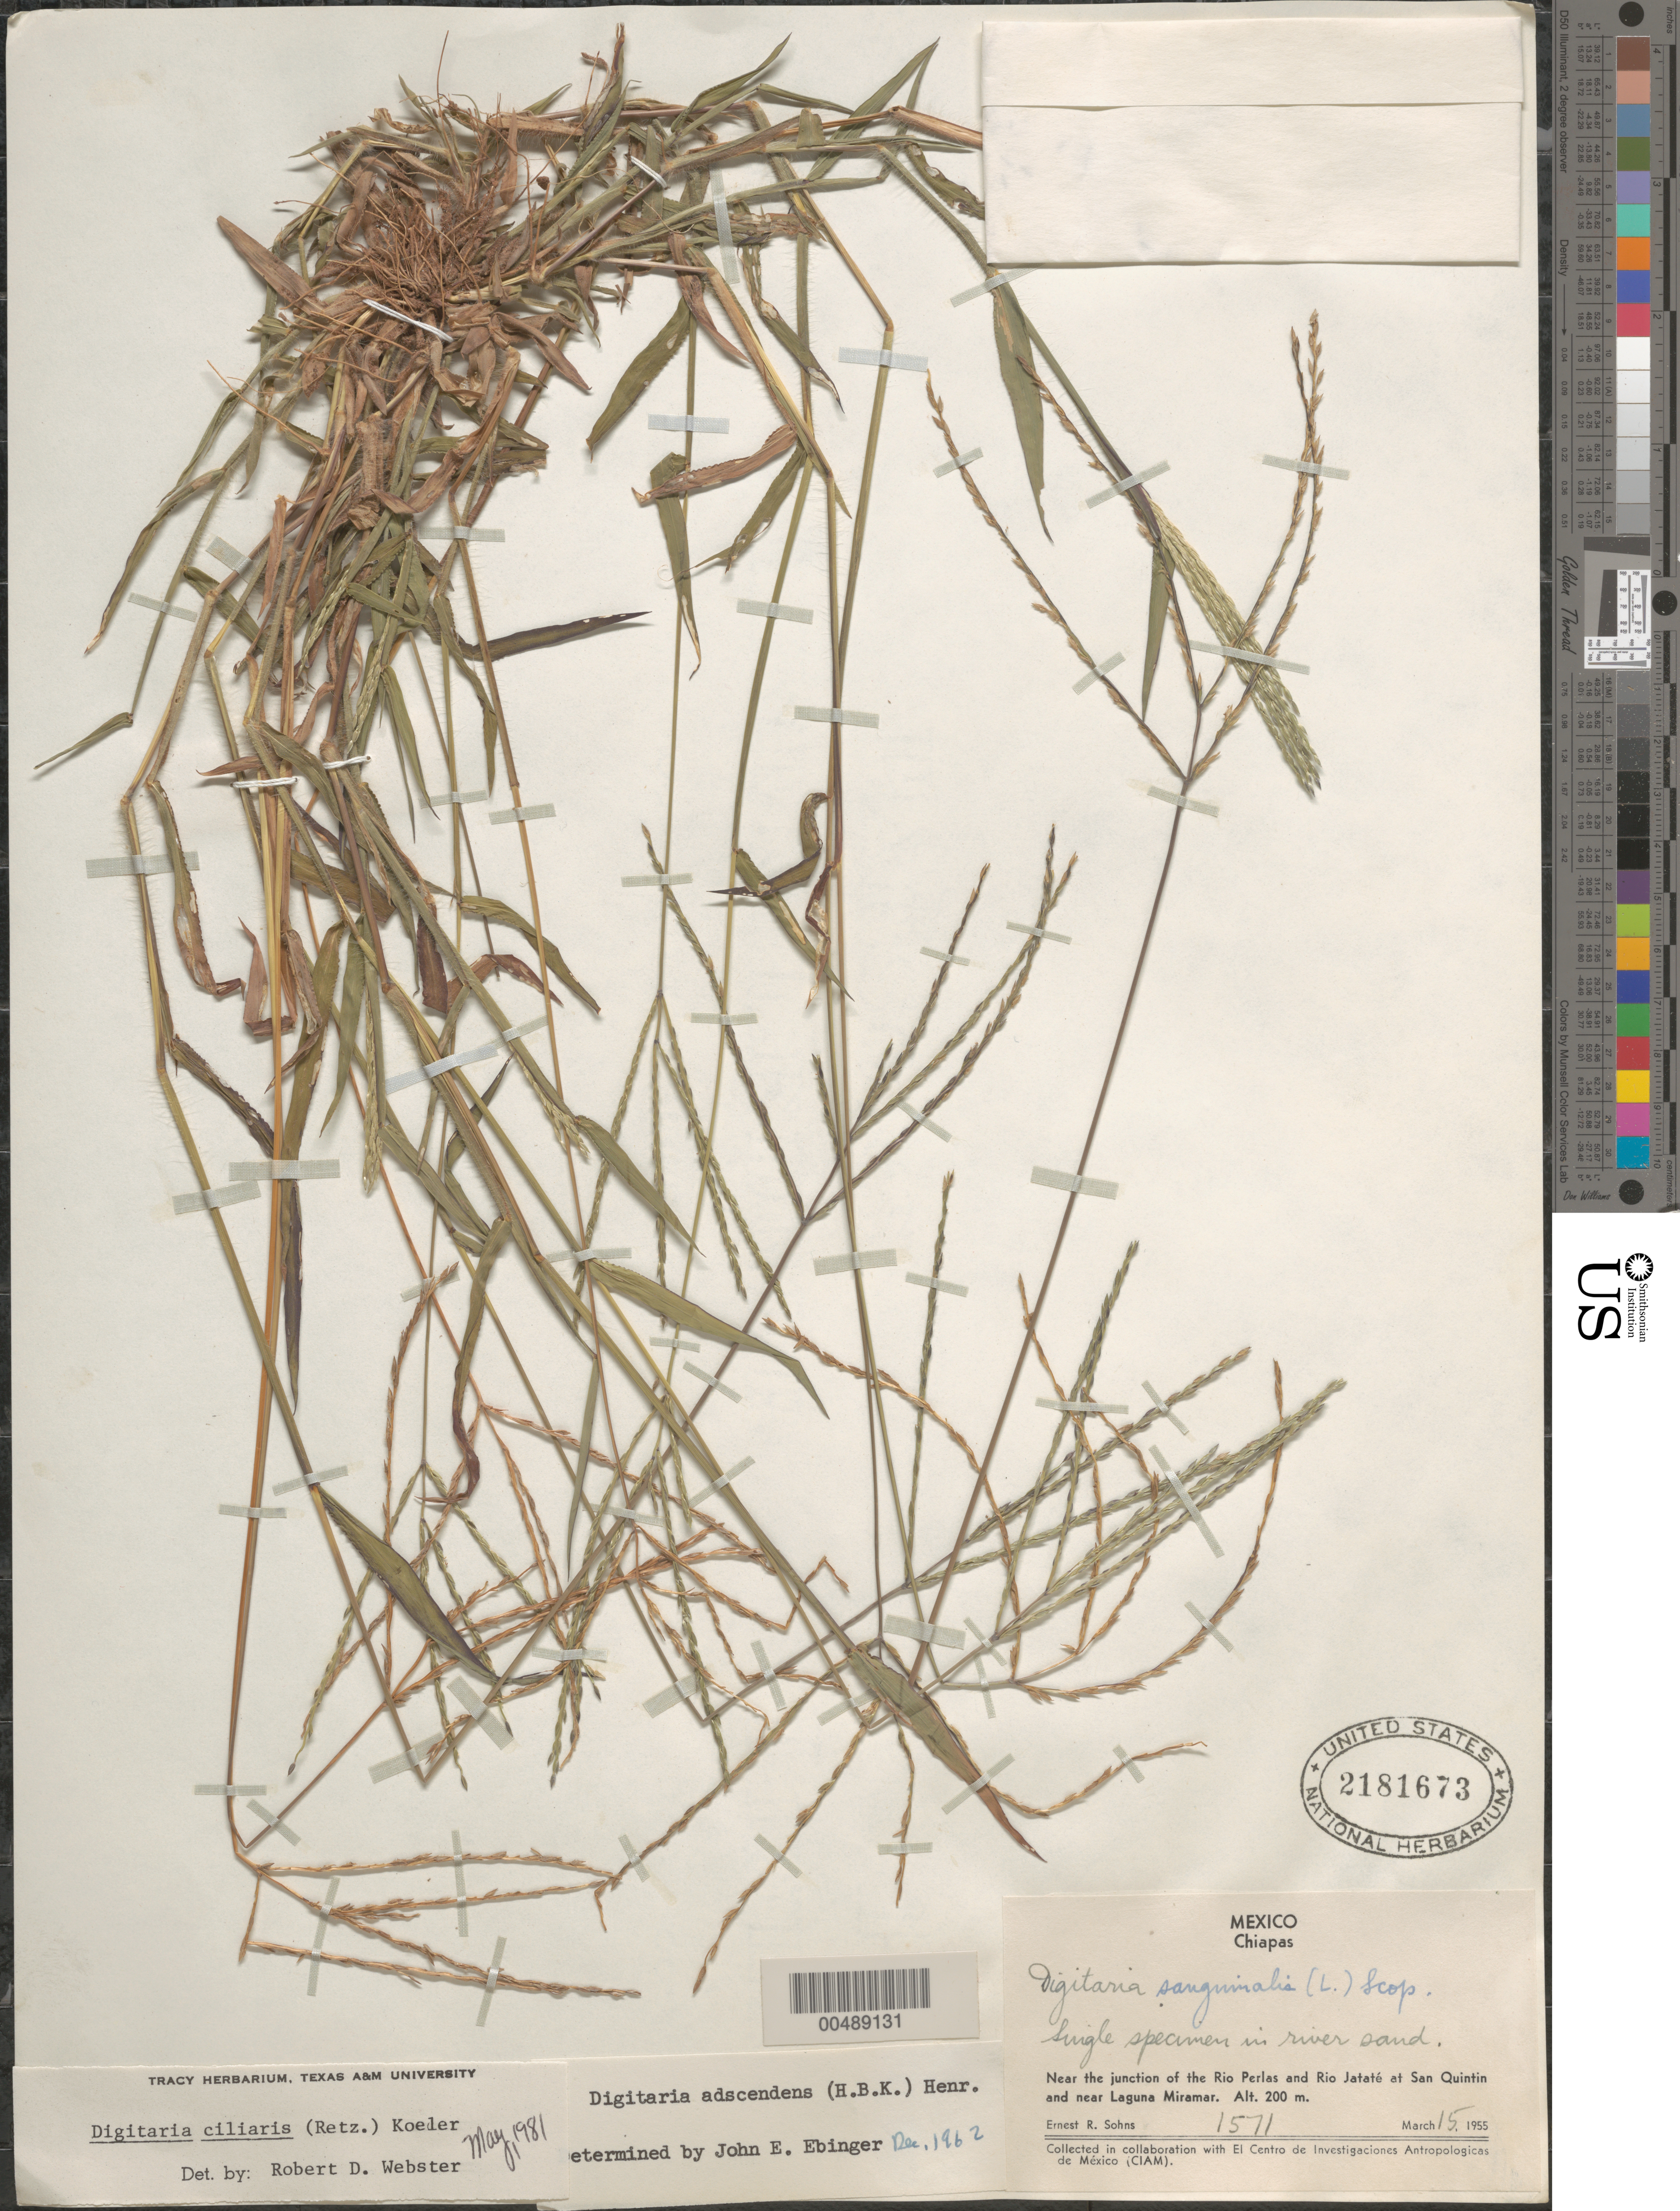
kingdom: Plantae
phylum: Tracheophyta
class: Liliopsida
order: Poales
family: Poaceae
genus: Digitaria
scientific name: Digitaria ciliaris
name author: (Retz.) Koeler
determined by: Webster, Robert D.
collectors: E. R. Sohns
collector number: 1571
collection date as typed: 15 Mar 1955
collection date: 1955-03-15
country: Mexico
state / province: Chiapas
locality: Near the junct. of the Rio Perlas and Rio Jataté at San Quintin and near Laguna Miramar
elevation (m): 200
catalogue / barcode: US 2181673